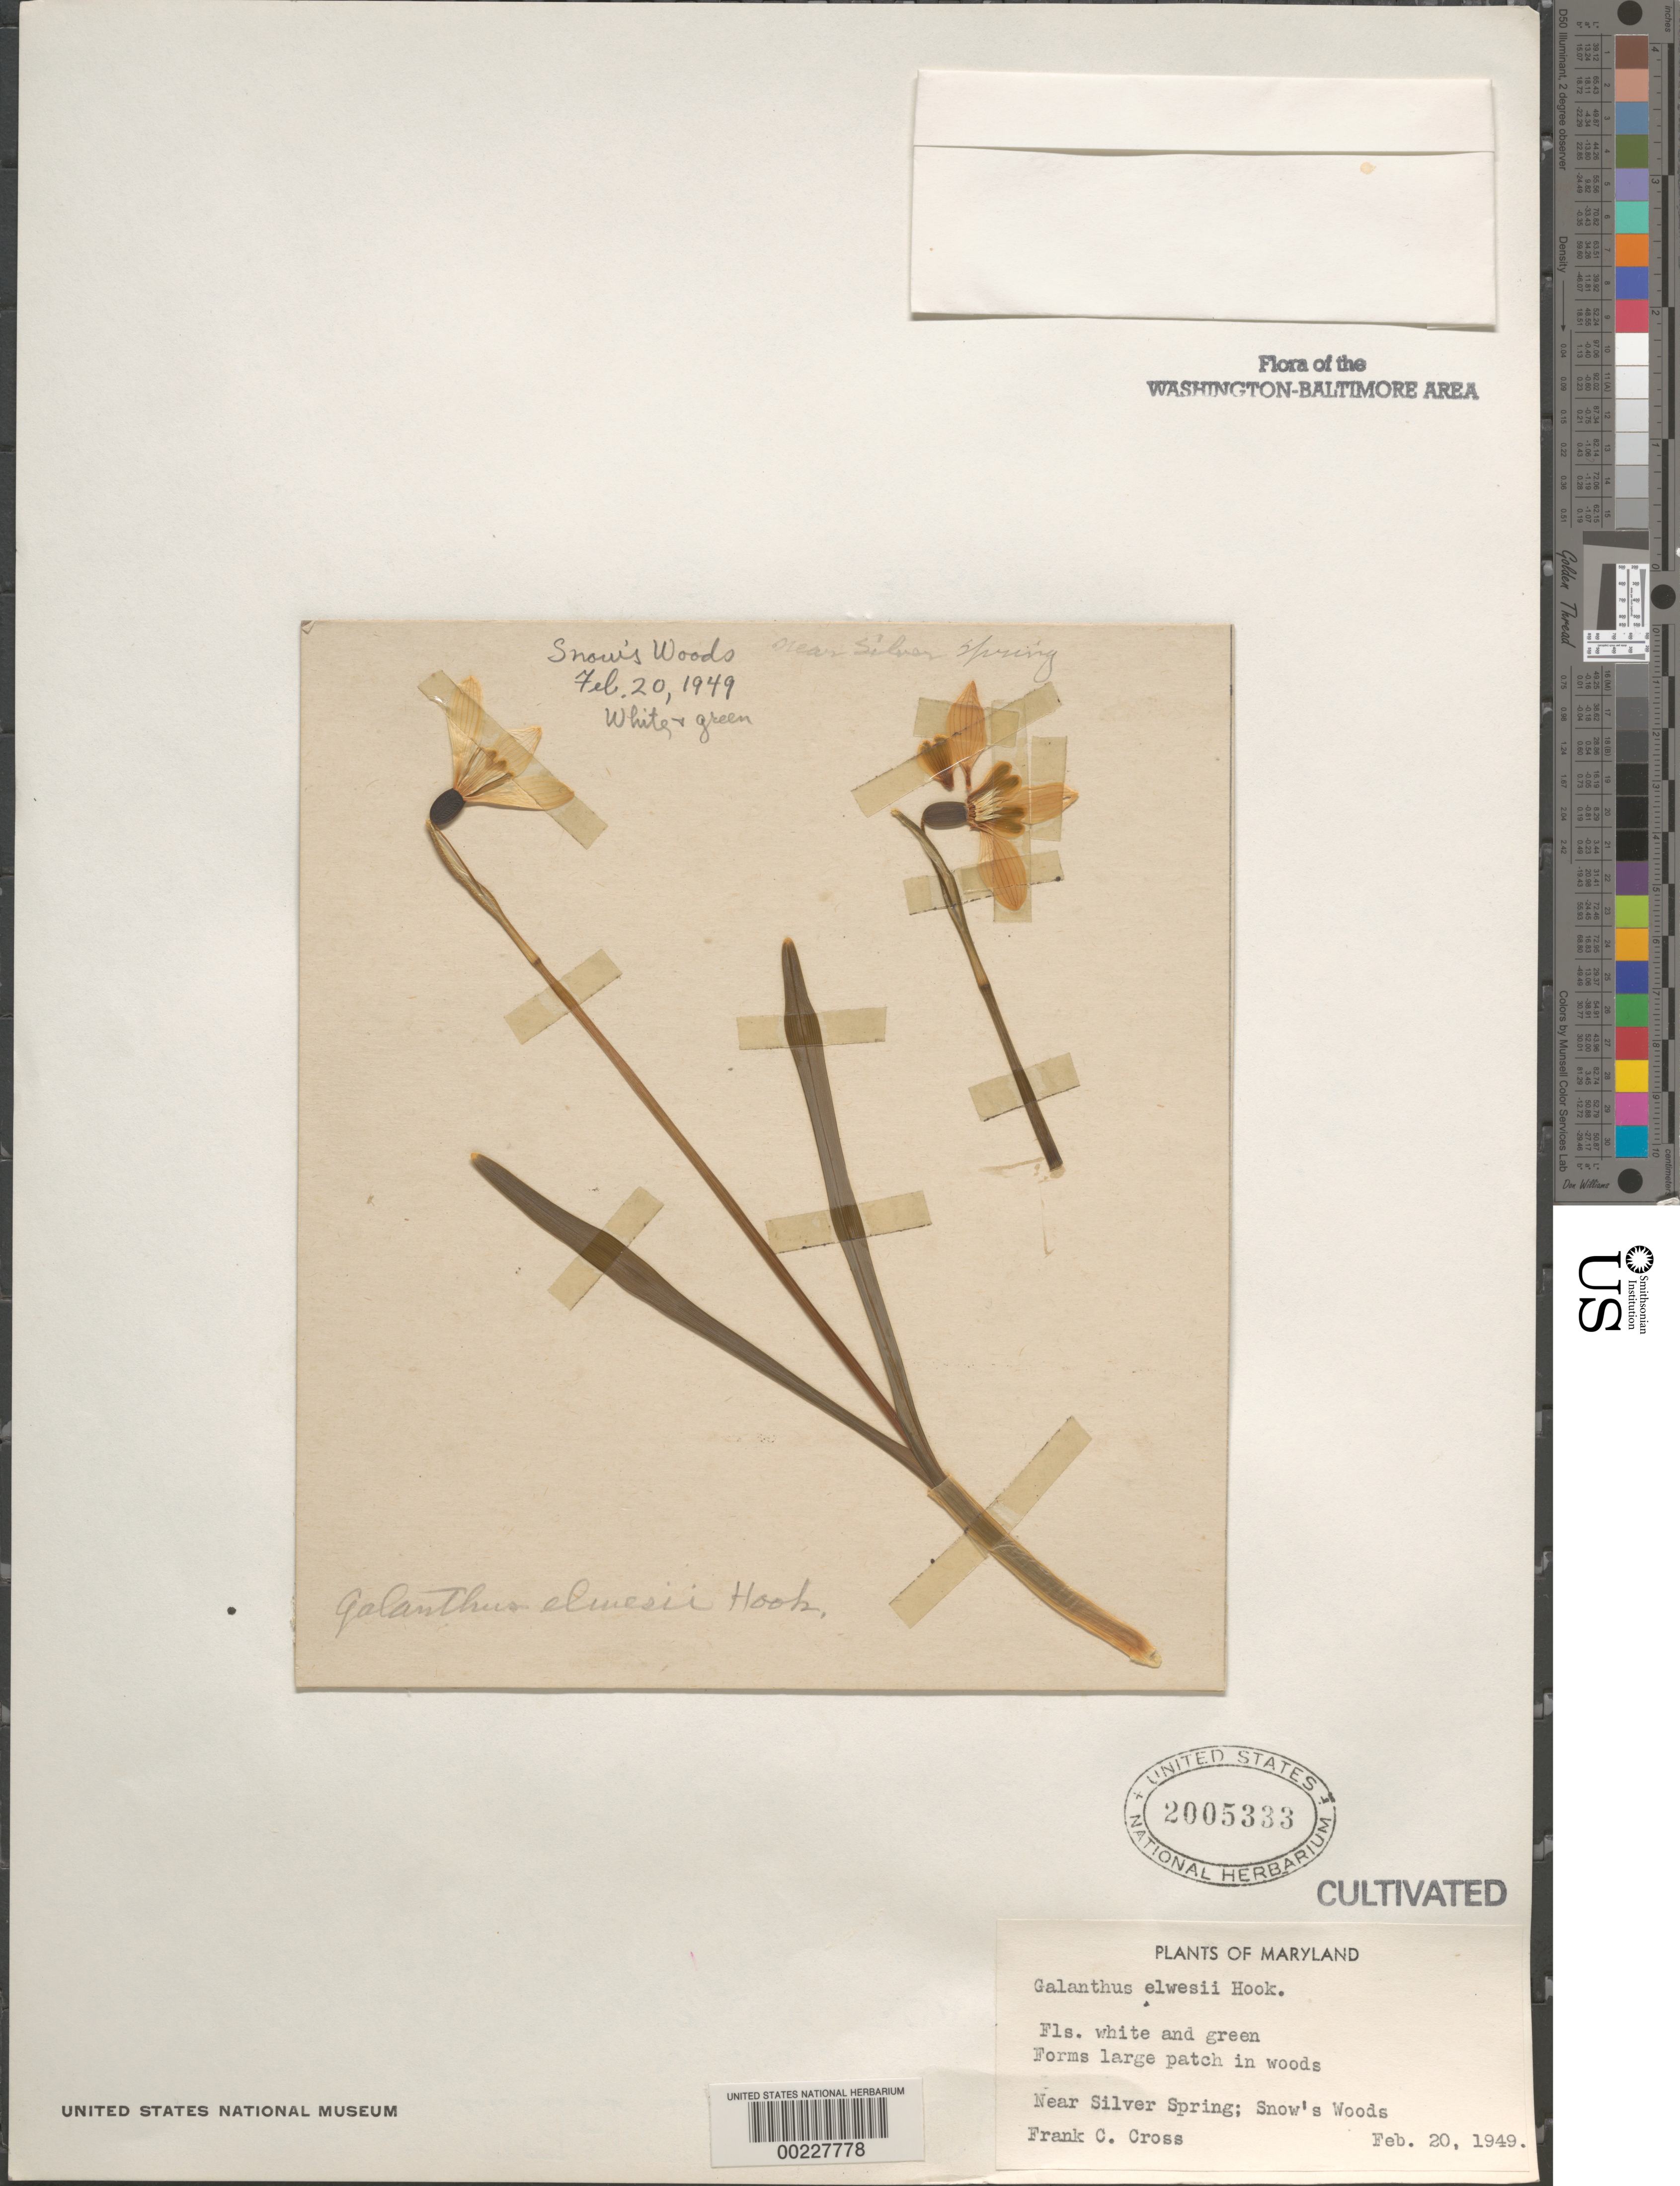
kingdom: Plantae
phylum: Tracheophyta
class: Liliopsida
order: Asparagales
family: Amaryllidaceae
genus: Galanthus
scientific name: Galanthus elwesii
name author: Hook. f.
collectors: F. Cross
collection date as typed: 20 Feb 1949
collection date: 1949-02-20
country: United States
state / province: Maryland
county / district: Montgomery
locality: Silver Spring, Snow's Woods, between northern corner of D.C. & B & C Ry.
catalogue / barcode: US 2005333